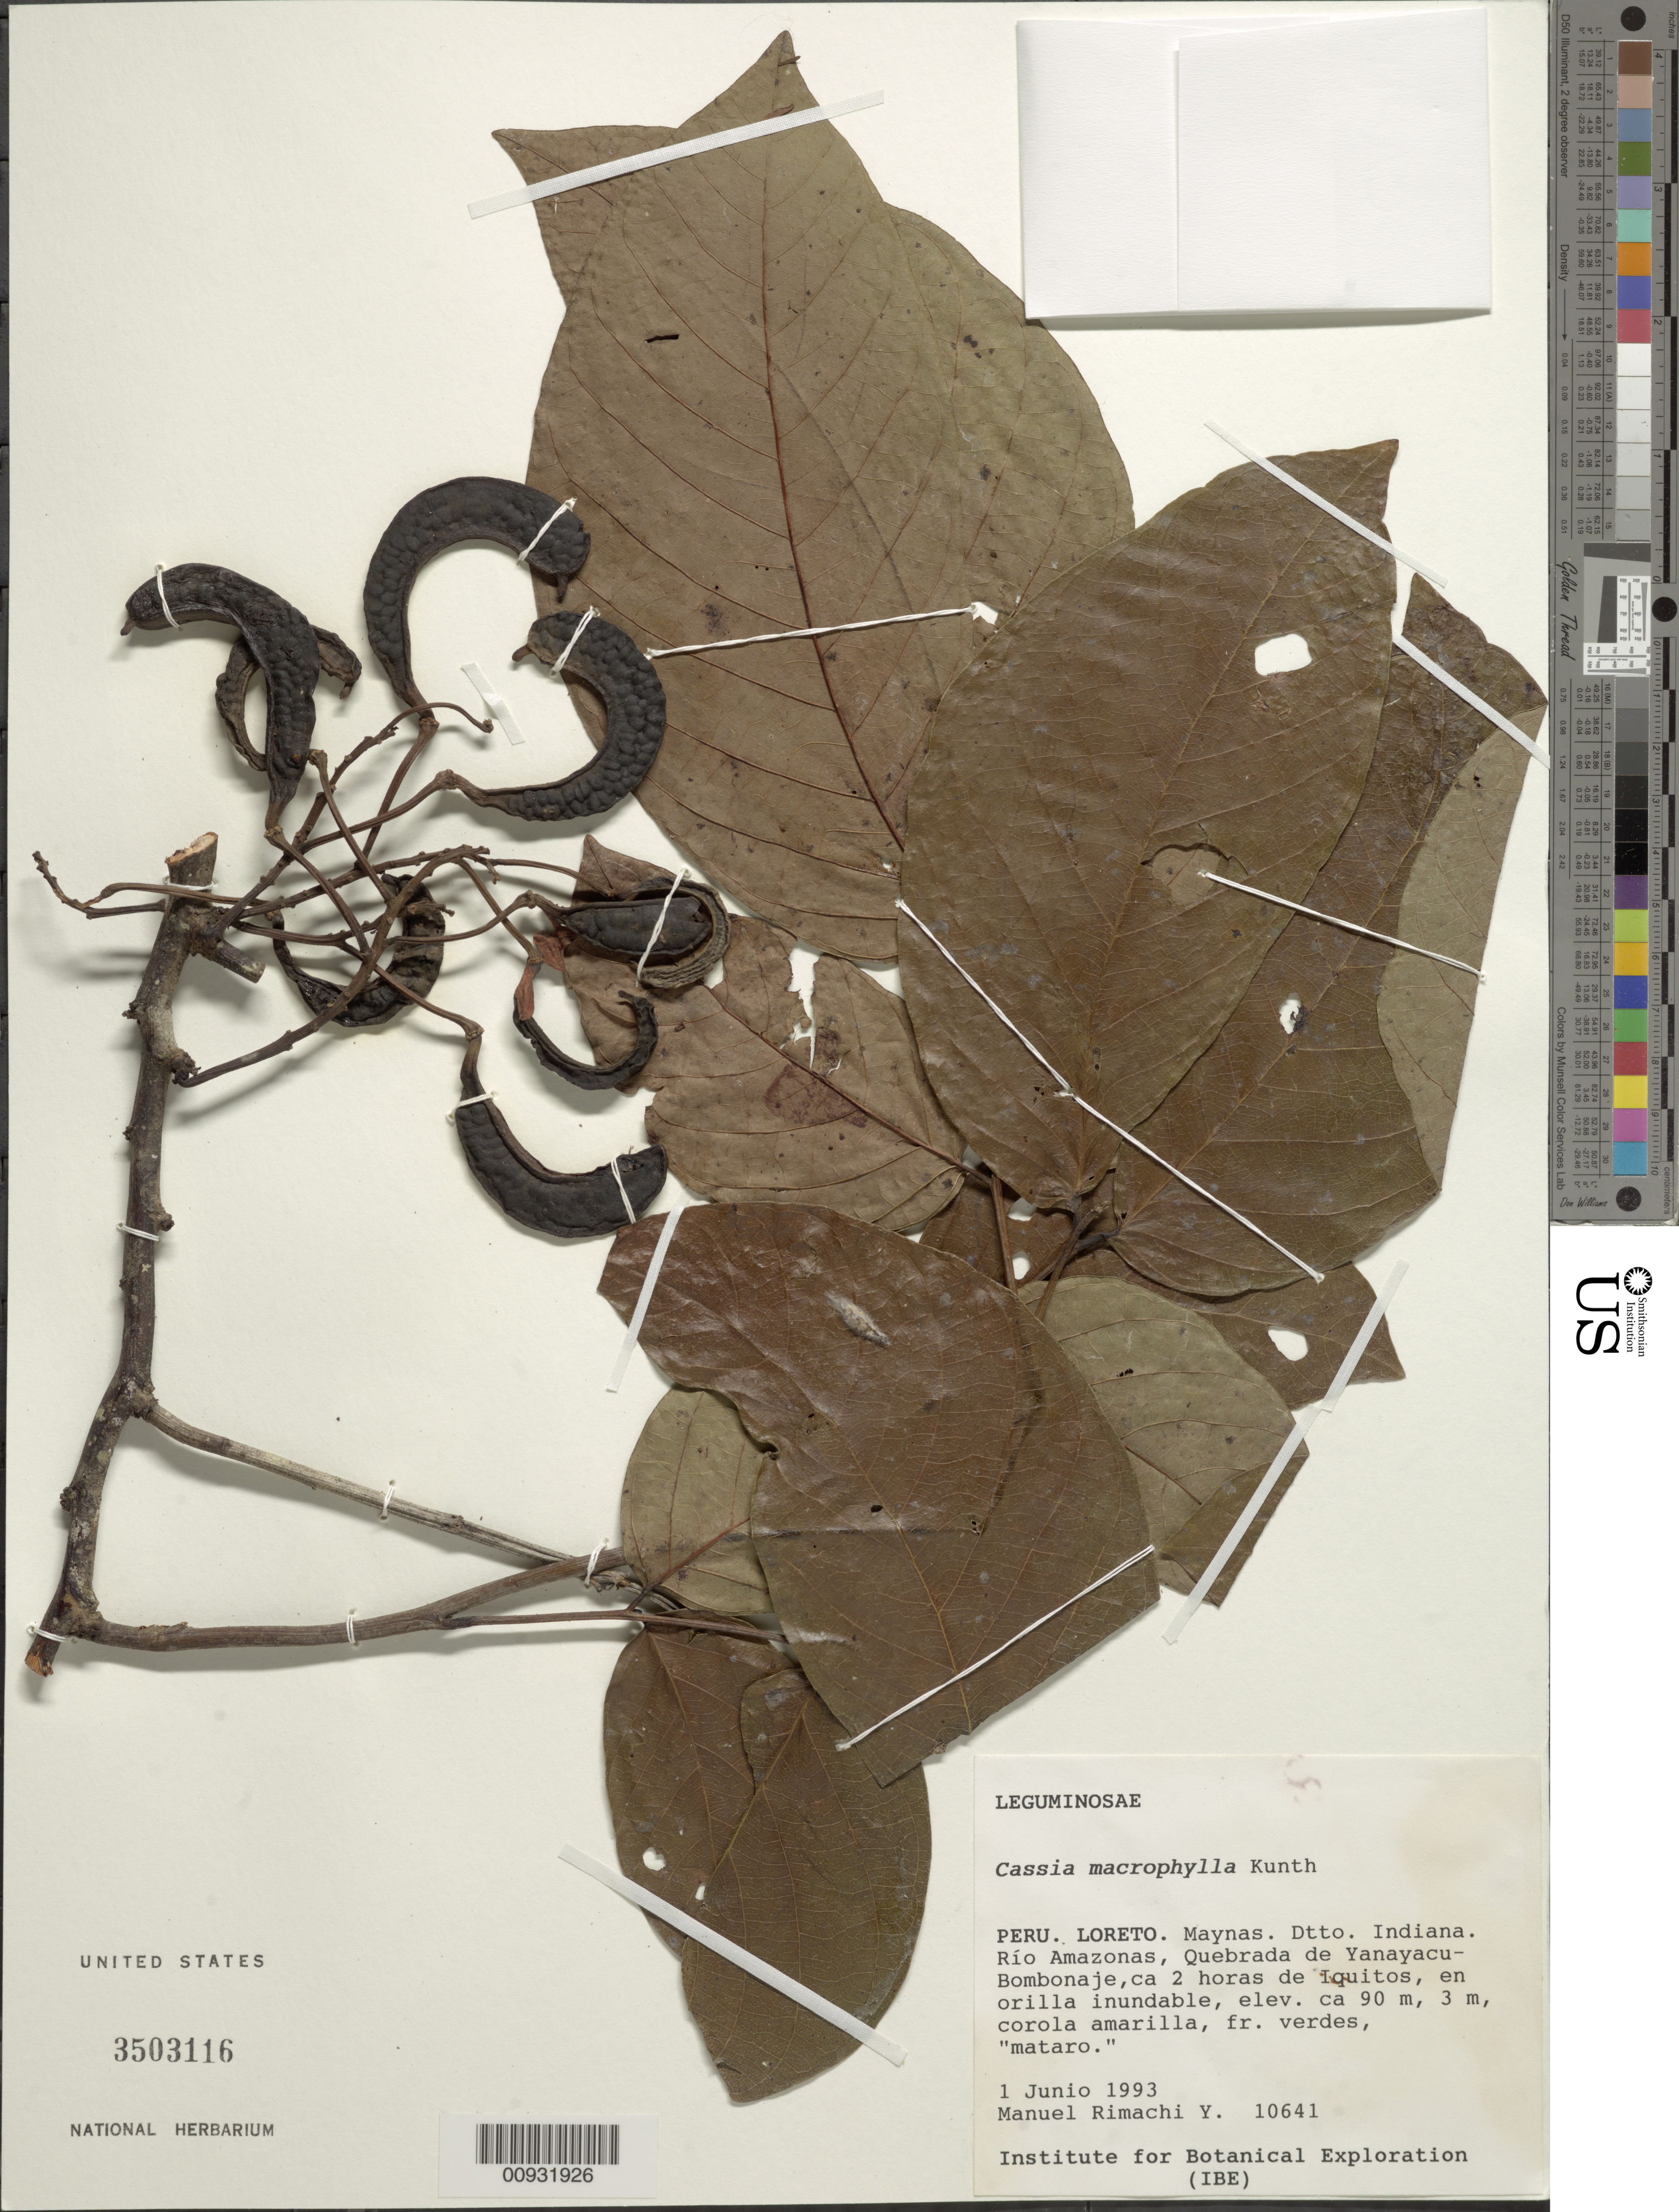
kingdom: Plantae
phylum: Tracheophyta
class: Magnoliopsida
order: Fabales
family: Fabaceae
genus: Senna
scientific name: Senna macrophylla var. gigantifolia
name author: (Britton & Killip) H.S. Irwin & Barneby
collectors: M. Rimachi Y.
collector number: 10641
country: Peru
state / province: Loreto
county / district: Maynas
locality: Indina, Rio Amazonas, Quebrada de Yanayacu-Bombonaje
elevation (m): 90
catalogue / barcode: US 3503116